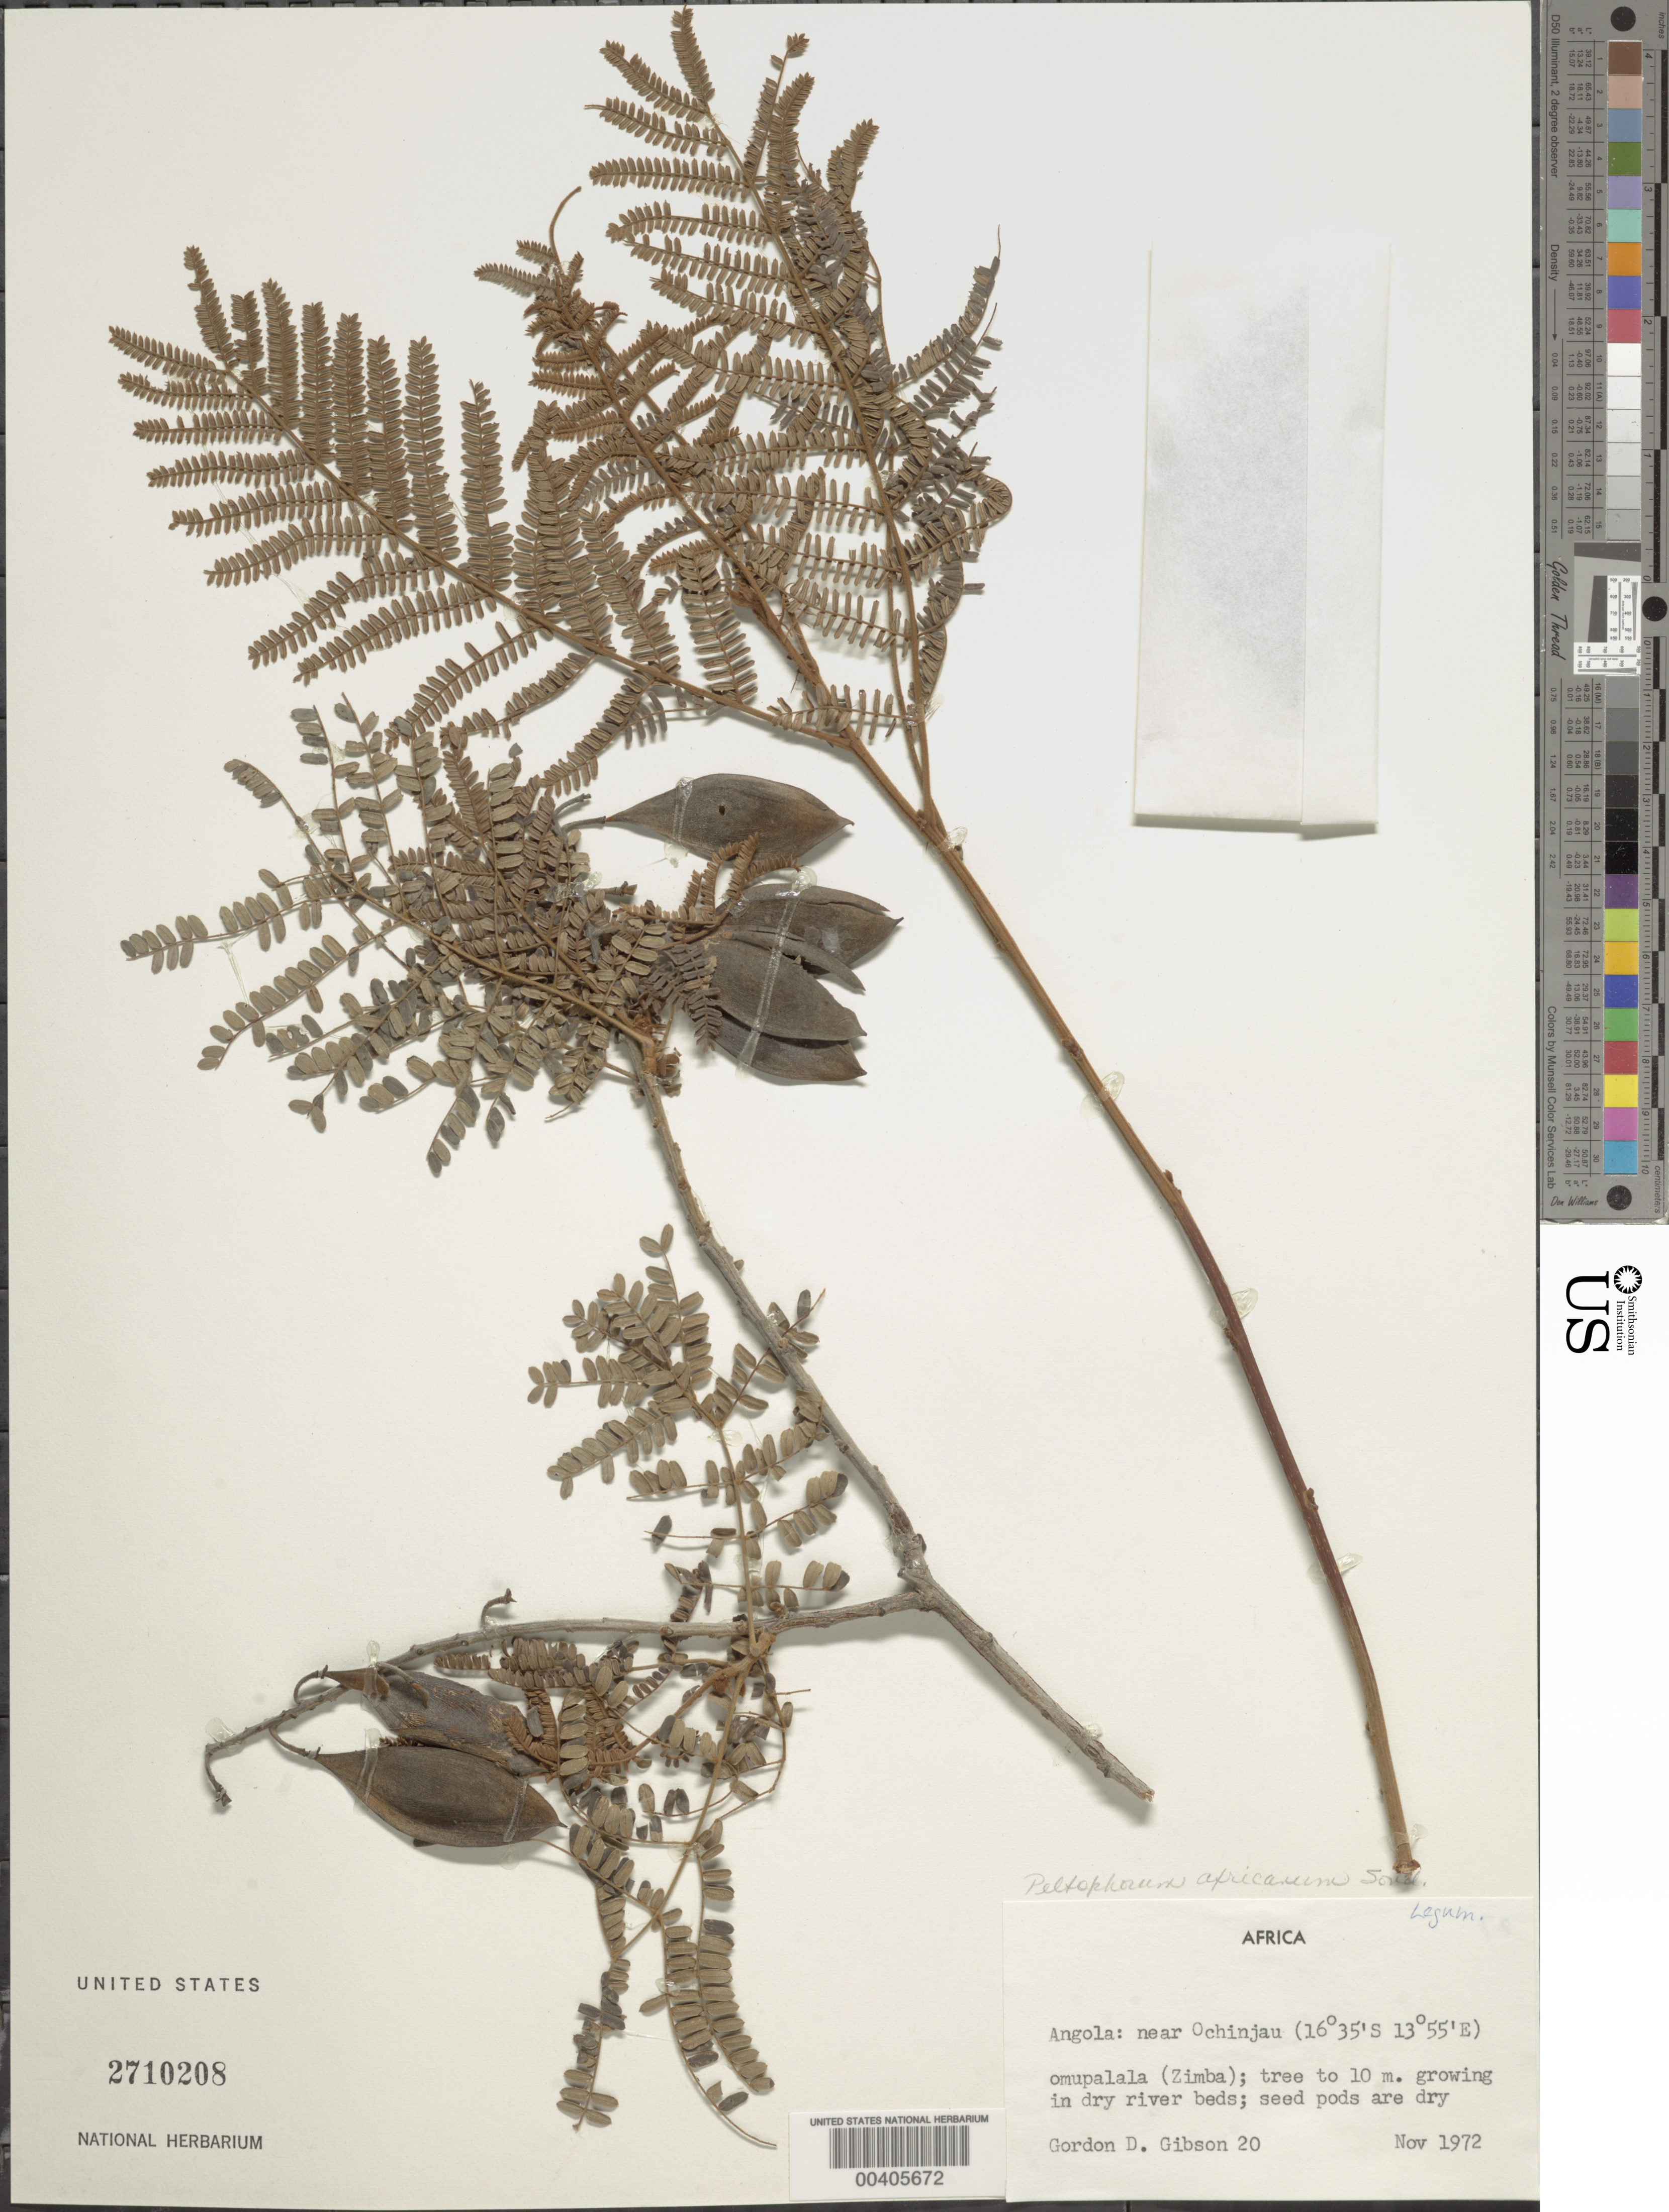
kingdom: Plantae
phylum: Tracheophyta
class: Magnoliopsida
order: Fabales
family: Fabaceae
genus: Peltophorum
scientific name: Peltophorum africanum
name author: Sond.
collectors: G. D. Gibson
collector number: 20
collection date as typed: Nov 1972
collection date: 1972-11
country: Angola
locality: Near Ochinjau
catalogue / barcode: US 2710208